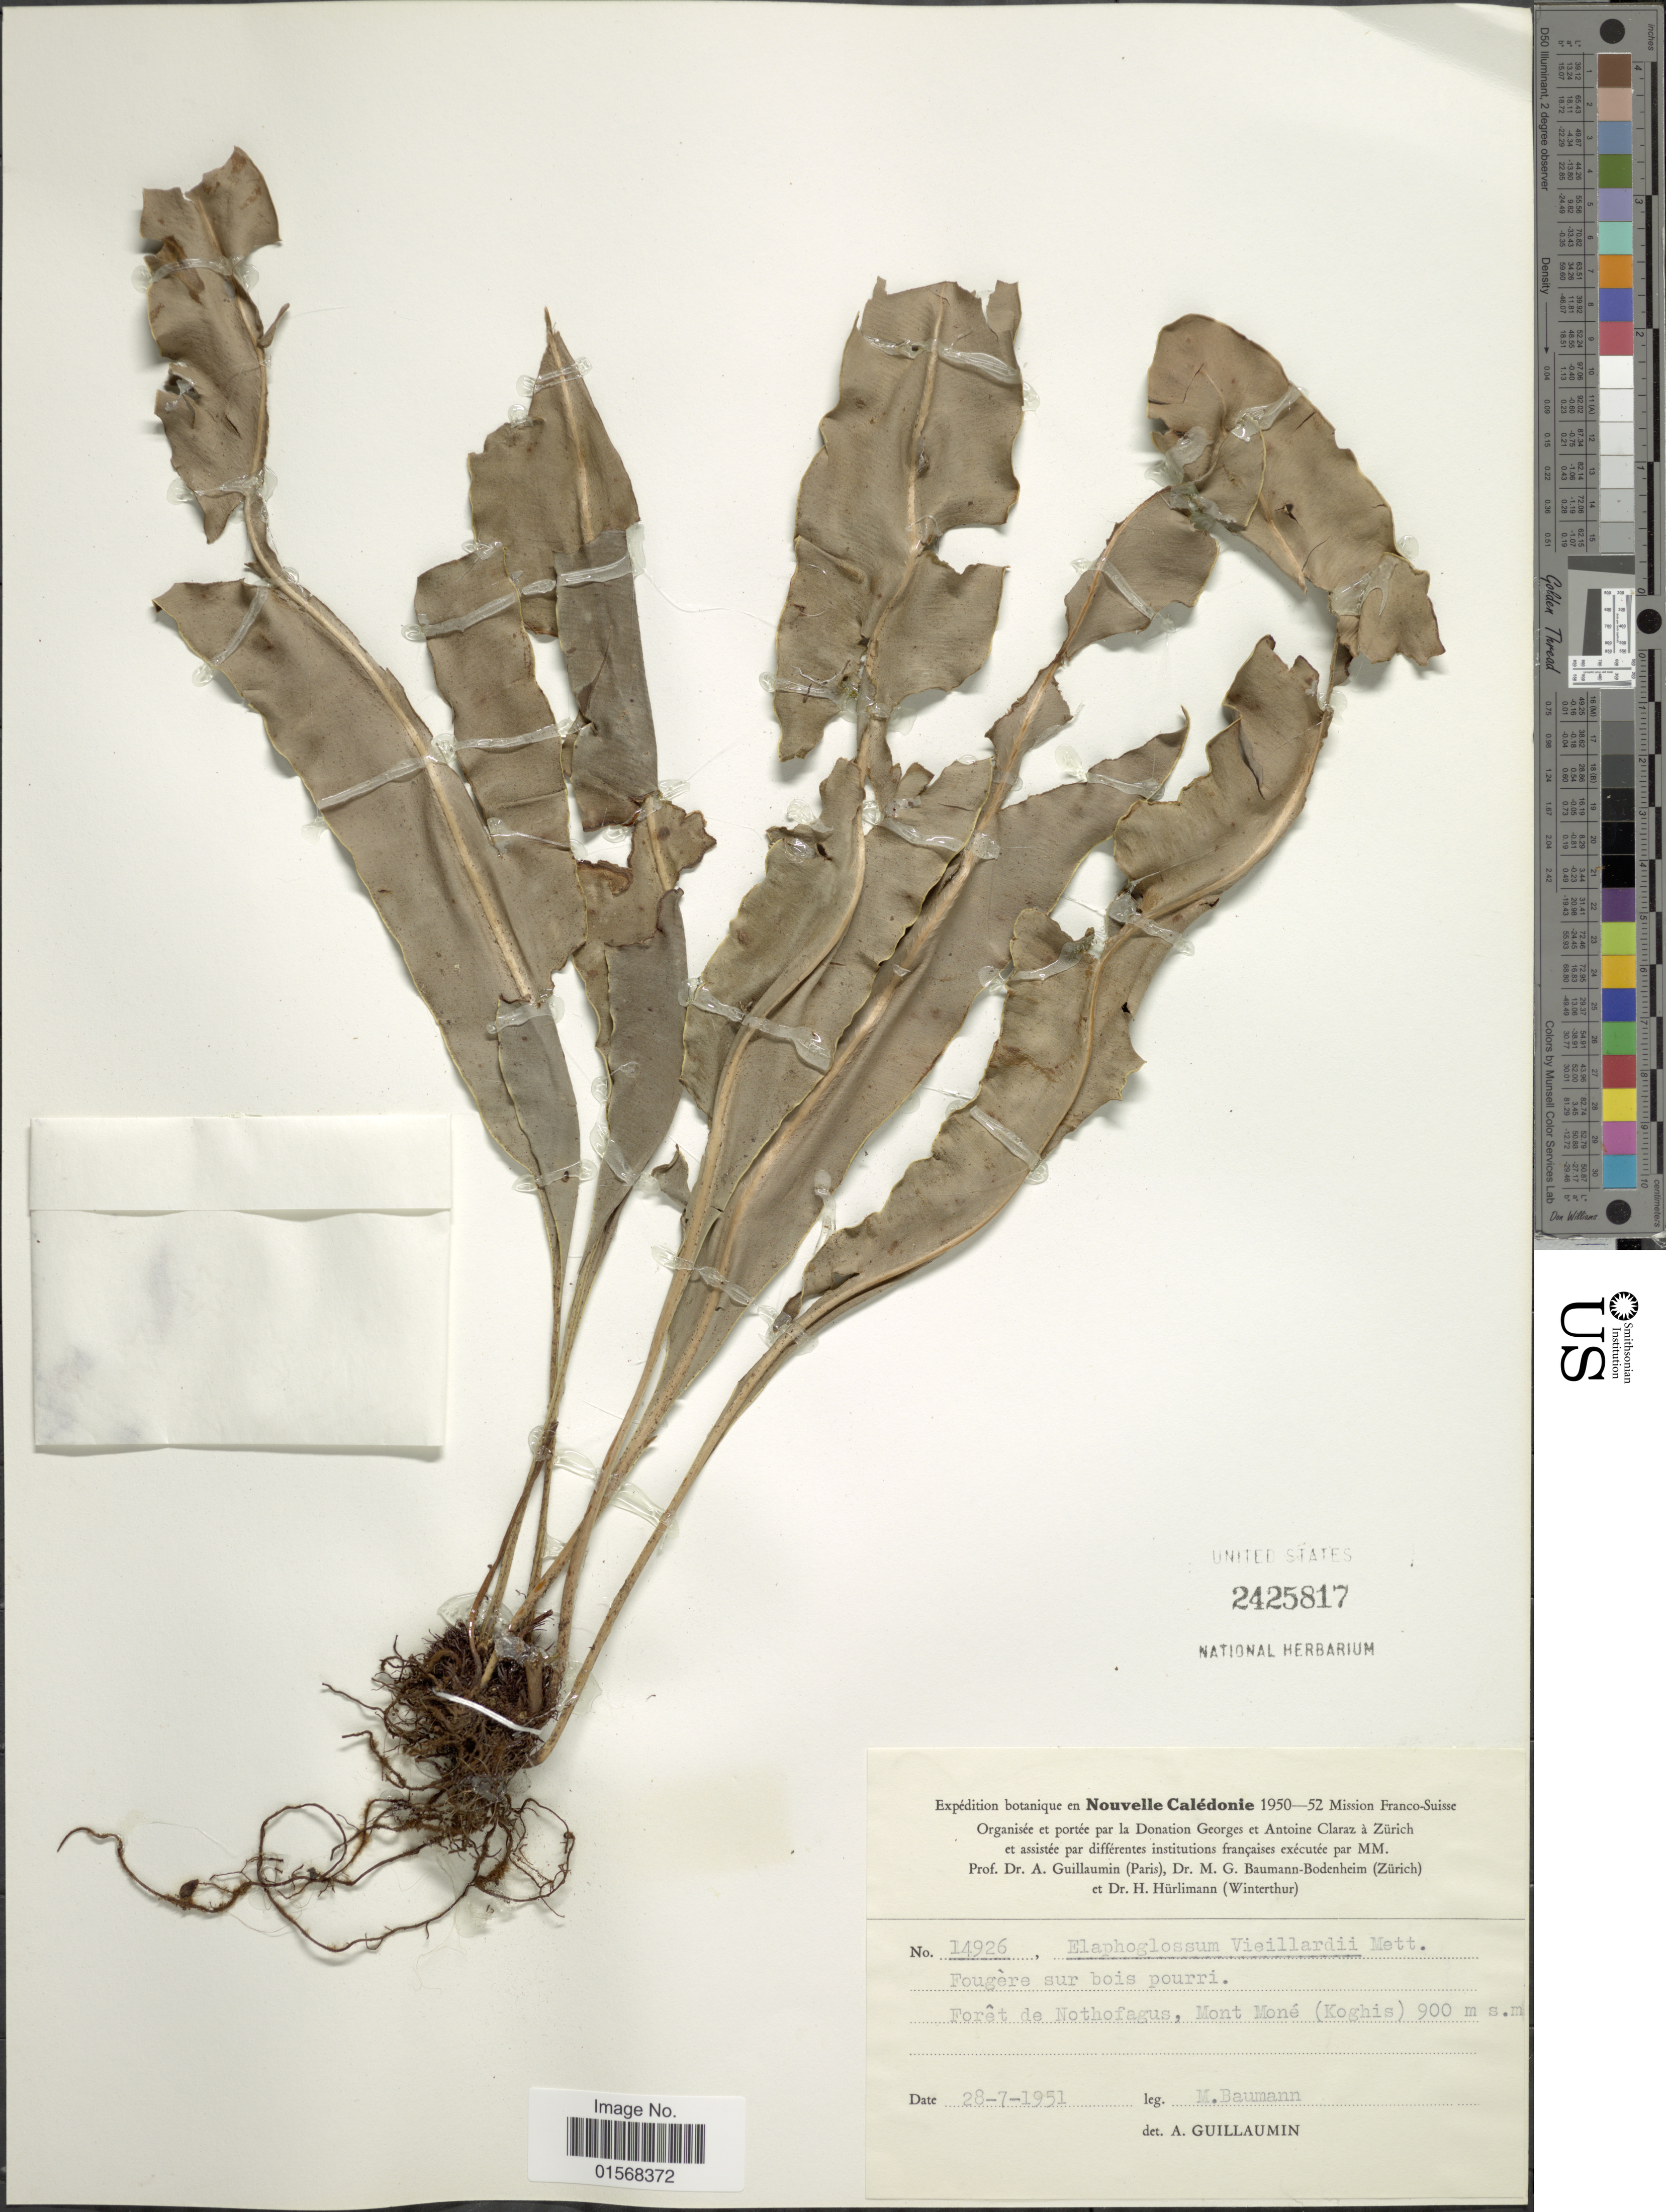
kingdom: Plantae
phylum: Tracheophyta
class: Polypodiopsida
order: Polypodiales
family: Dryopteridaceae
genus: Elaphoglossum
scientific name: Elaphoglossum vieillardii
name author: (Mett.) T. Moore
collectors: M. Baumann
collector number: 14926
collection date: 1951-07-28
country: New Caledonia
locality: Nouvelle Caledonie. Foret de Nothogafus, Mont Mone (Koghis).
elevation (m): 900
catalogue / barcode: US 2425817